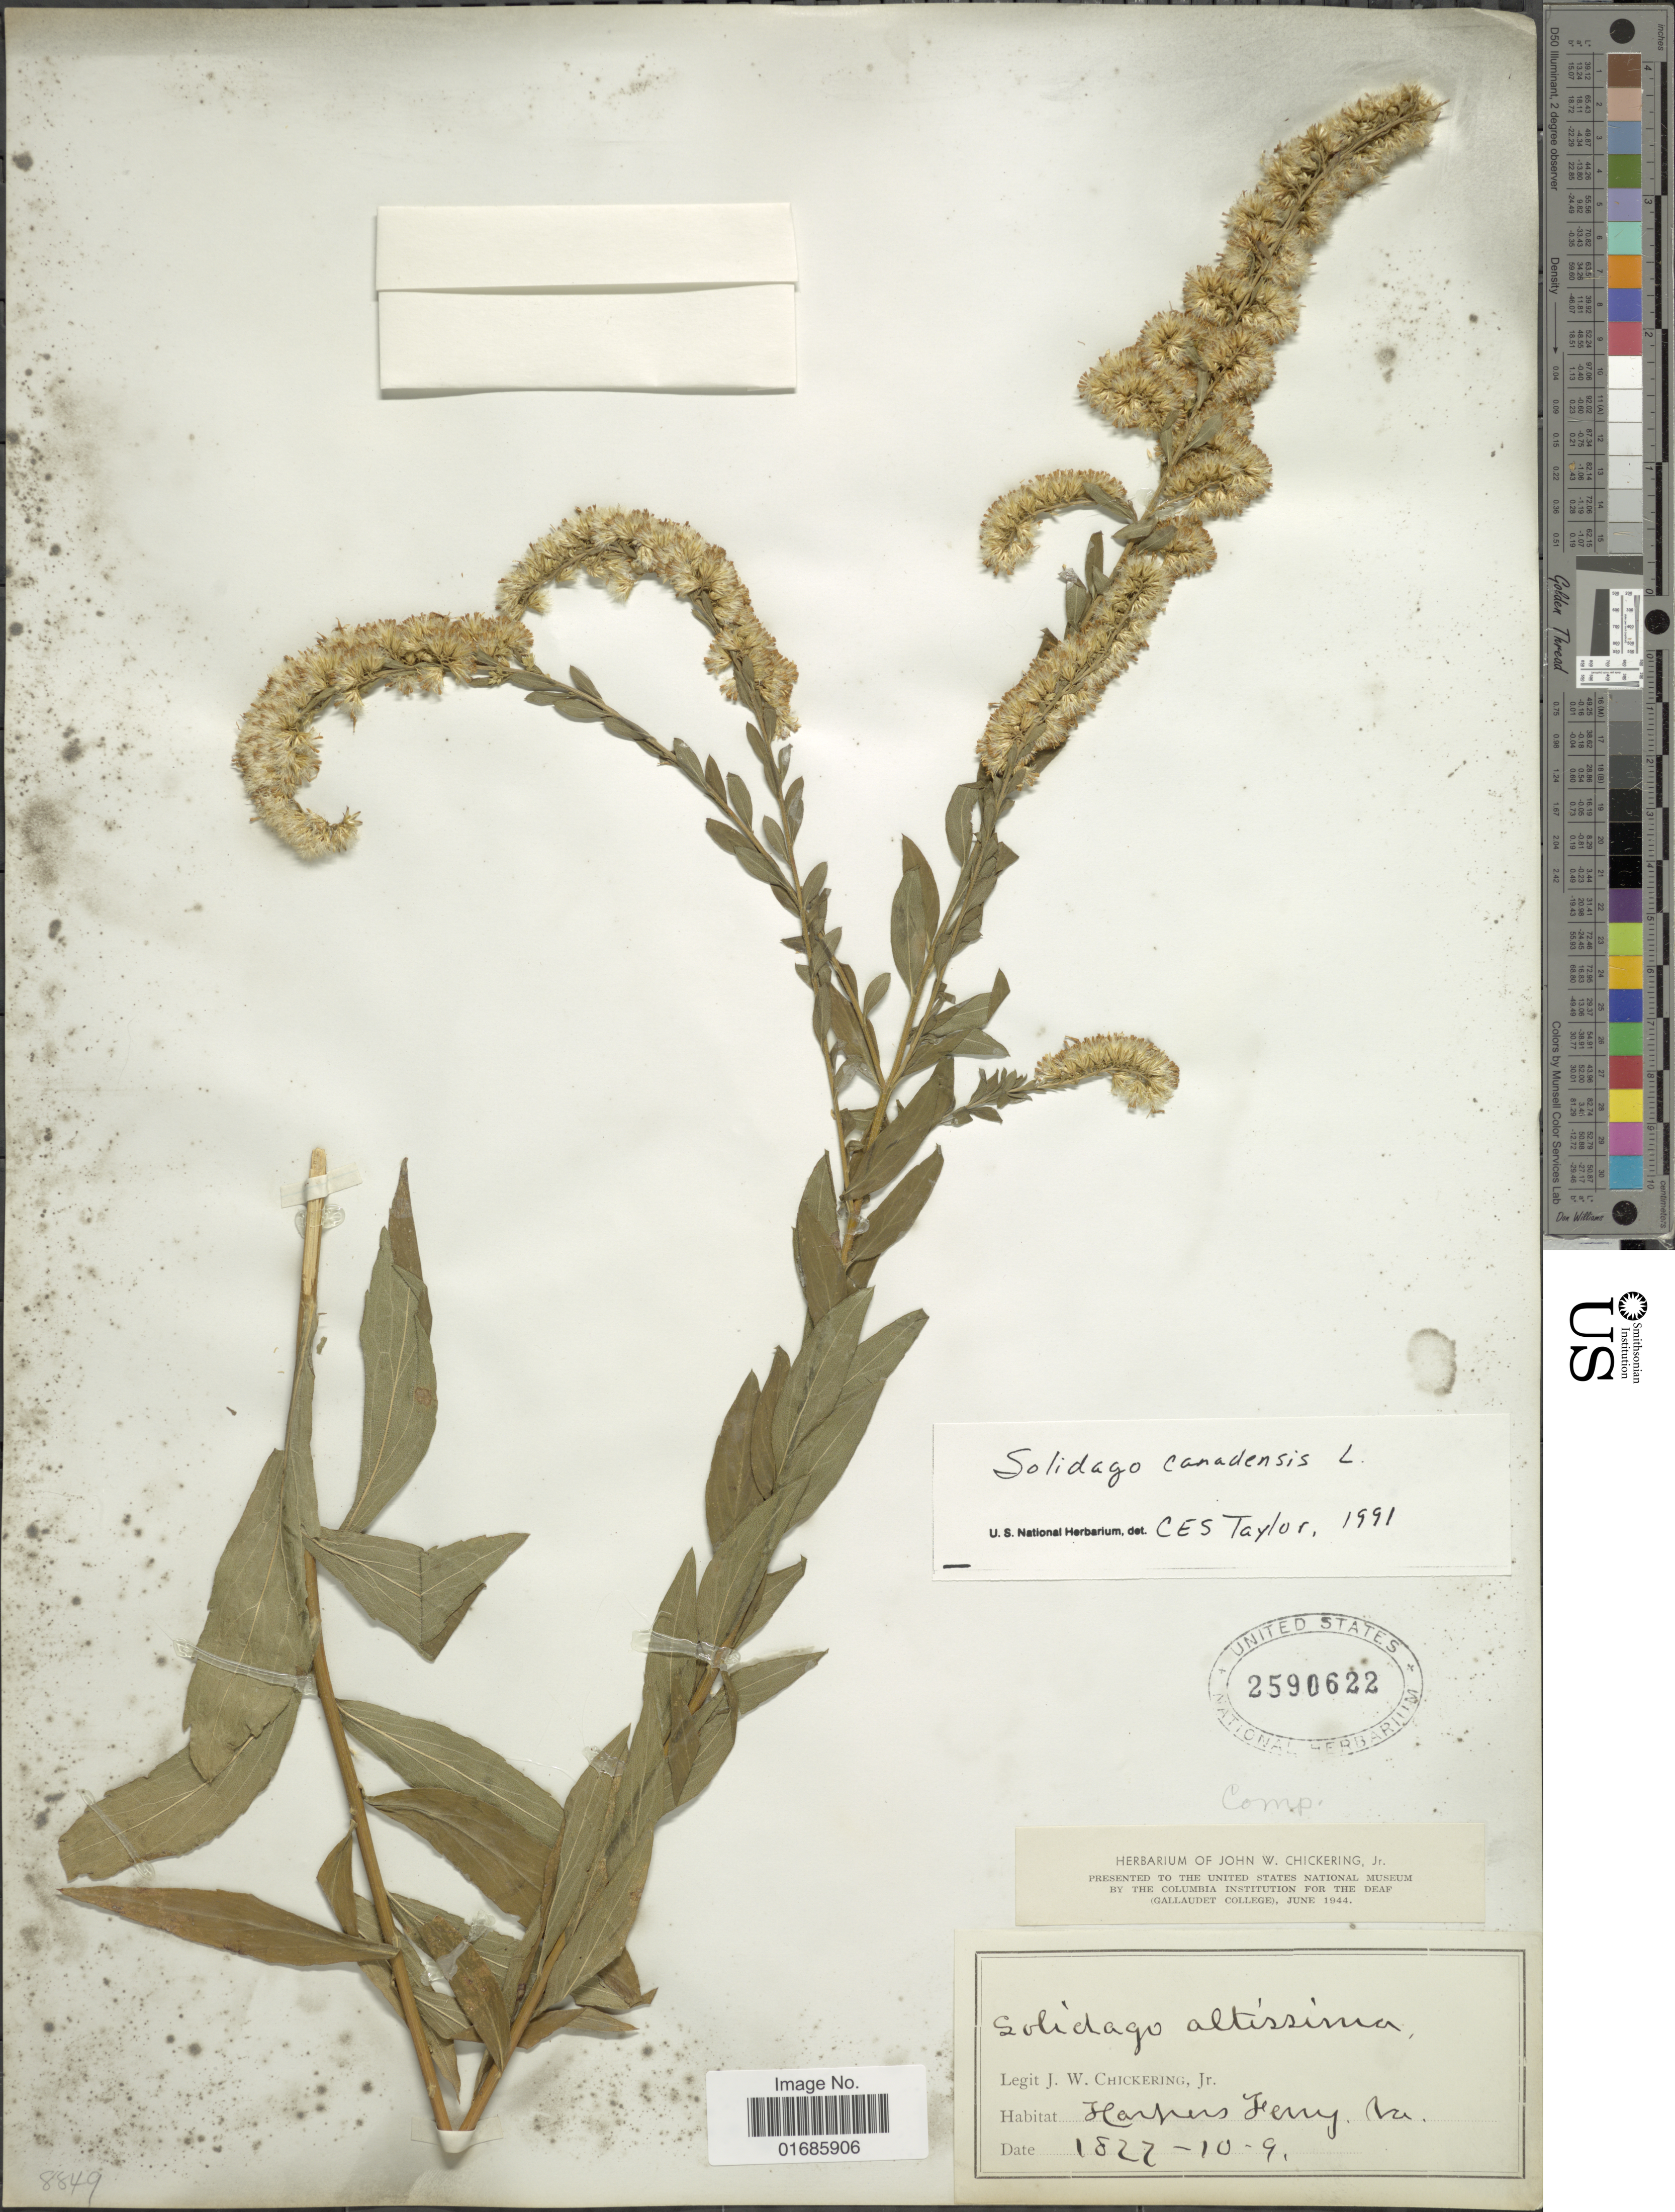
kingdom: Plantae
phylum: Tracheophyta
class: Magnoliopsida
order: Asterales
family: Asteraceae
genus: Solidago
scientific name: Solidago canadensis var. scabra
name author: (Muhl. ex Willd.) Torr. & A. Gray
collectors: J. W. Chickering Jr.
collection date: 1822-09-10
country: United States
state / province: West Virginia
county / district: Jefferson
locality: Harpers Ferry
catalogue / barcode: US 2590622